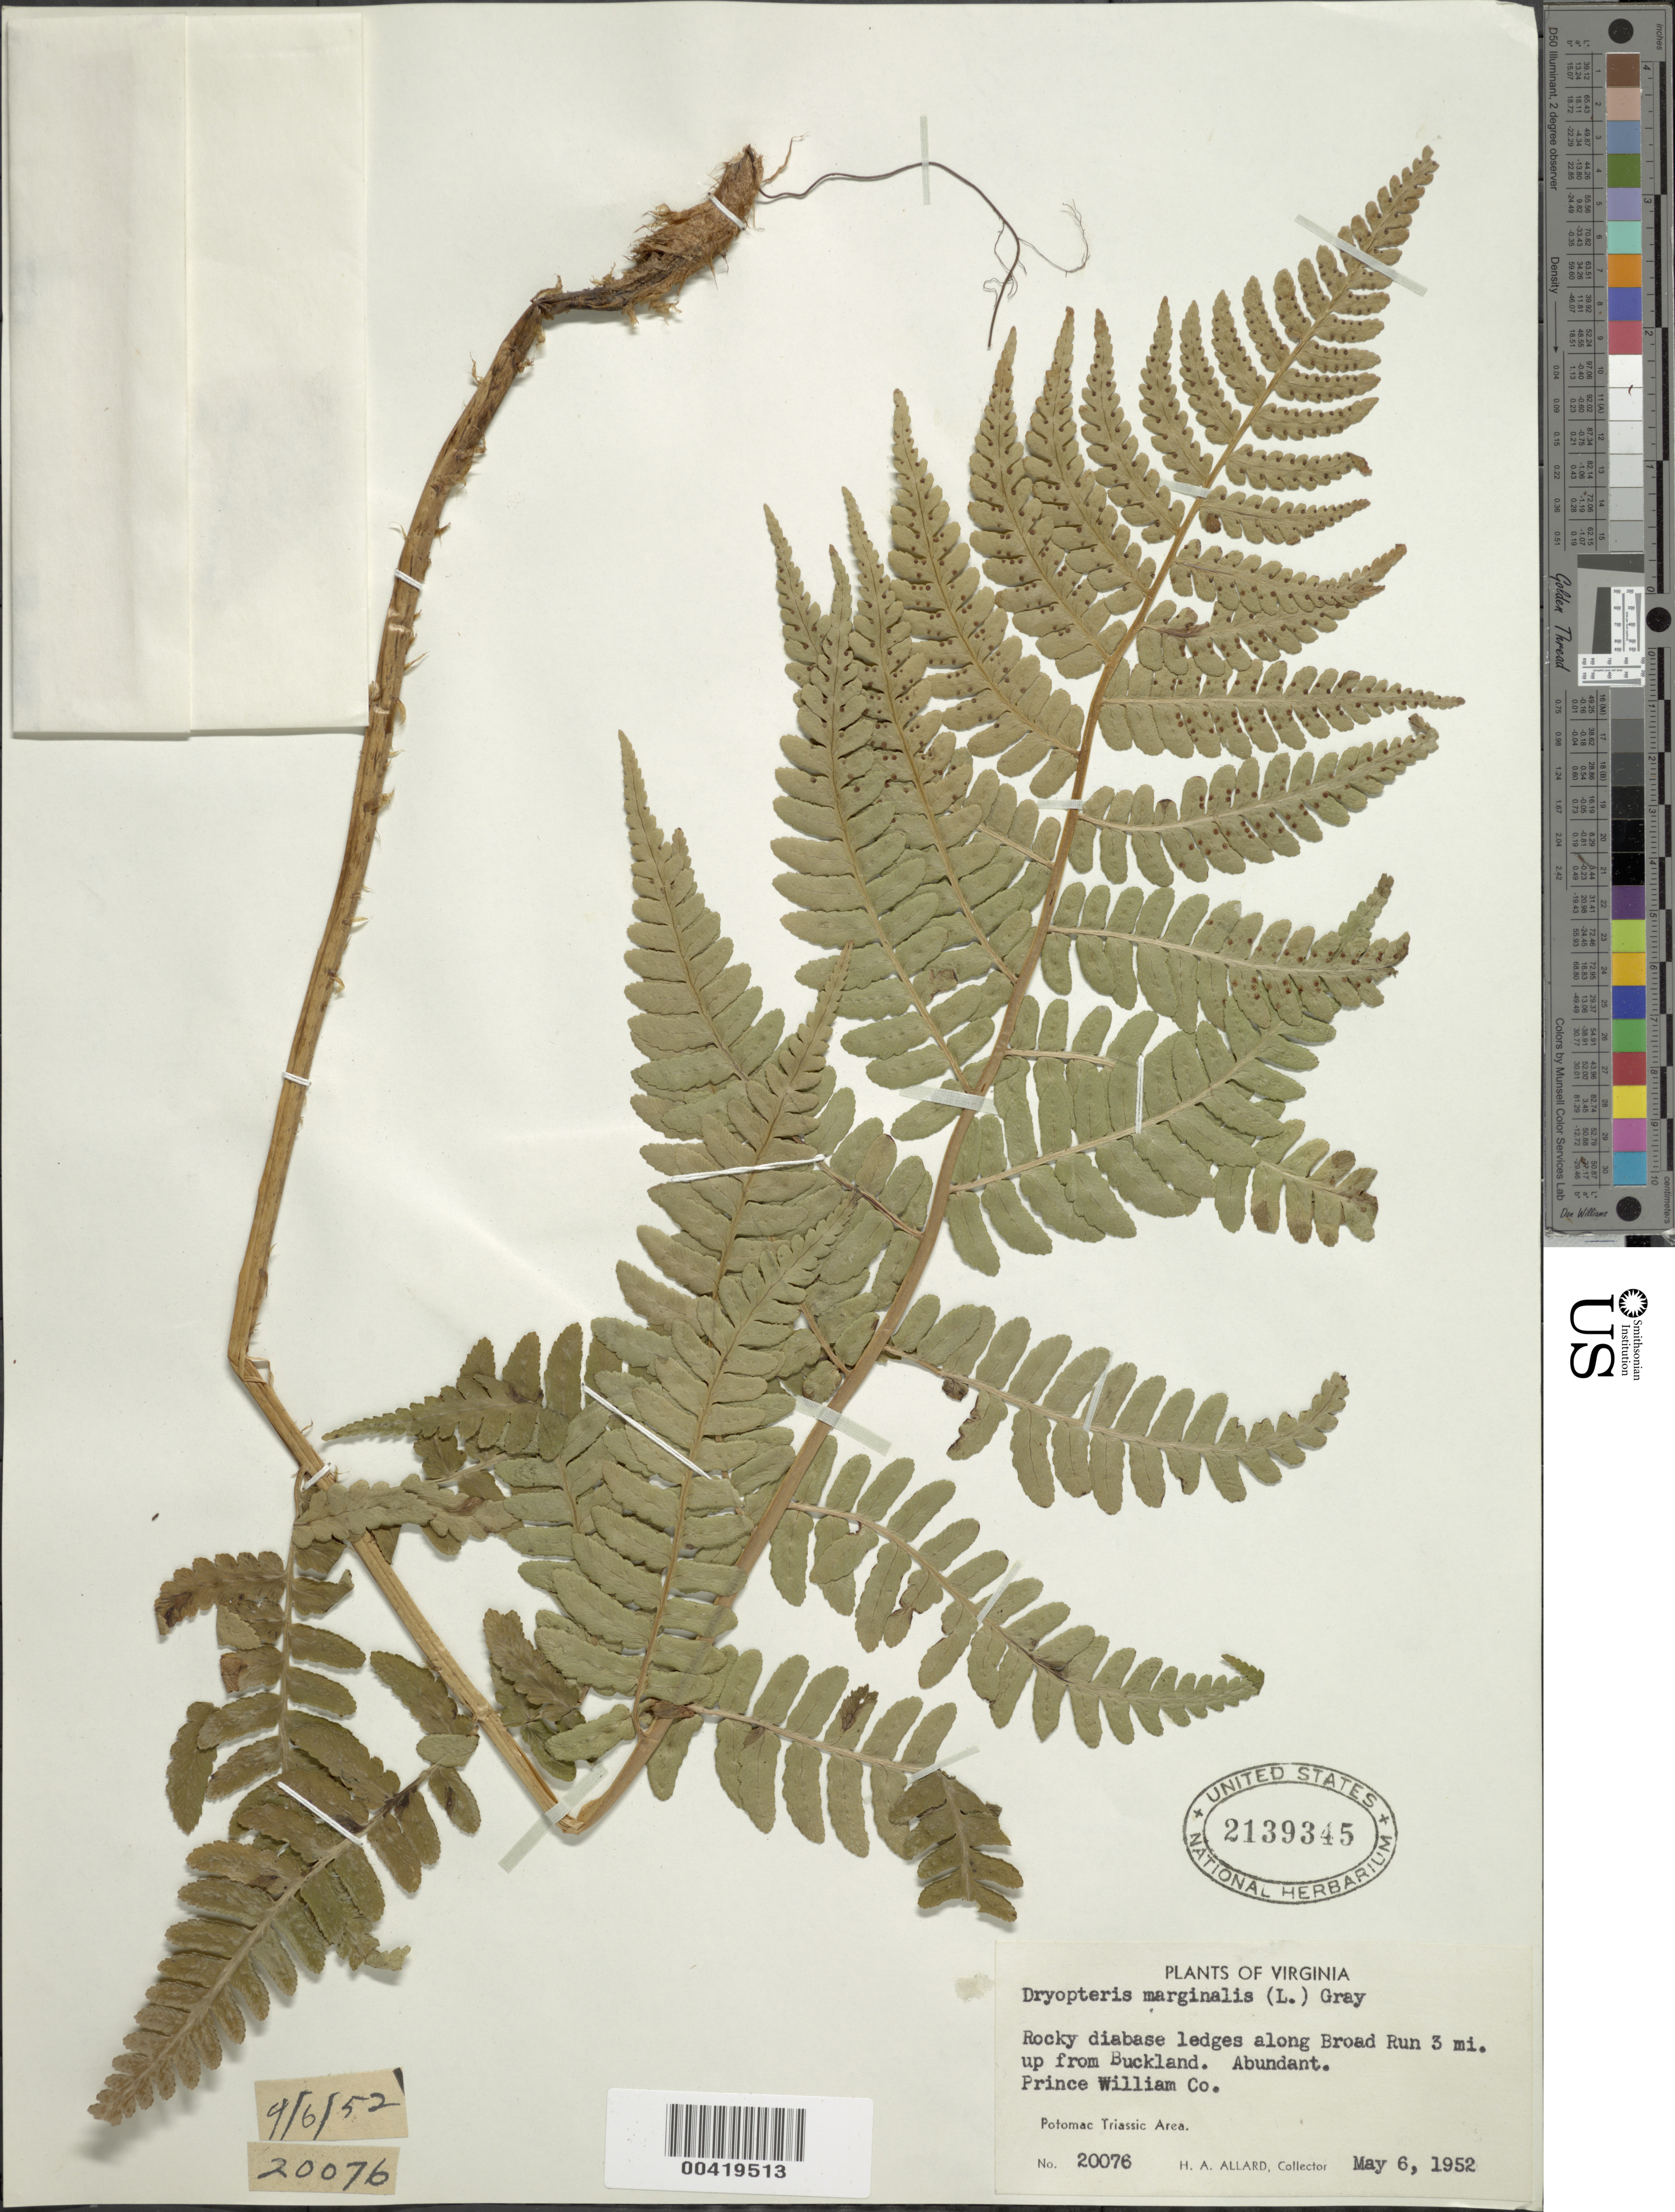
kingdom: Plantae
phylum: Tracheophyta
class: Polypodiopsida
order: Polypodiales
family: Dryopteridaceae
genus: Dryopteris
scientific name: Dryopteris marginalis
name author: (L.) A. Gray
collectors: H. A. Allard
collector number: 20076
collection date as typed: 06 May 1952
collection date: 1952-05-06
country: United States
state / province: Virginia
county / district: Prince William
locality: Upstream from Buckland on Broad Run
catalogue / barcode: US 2139345